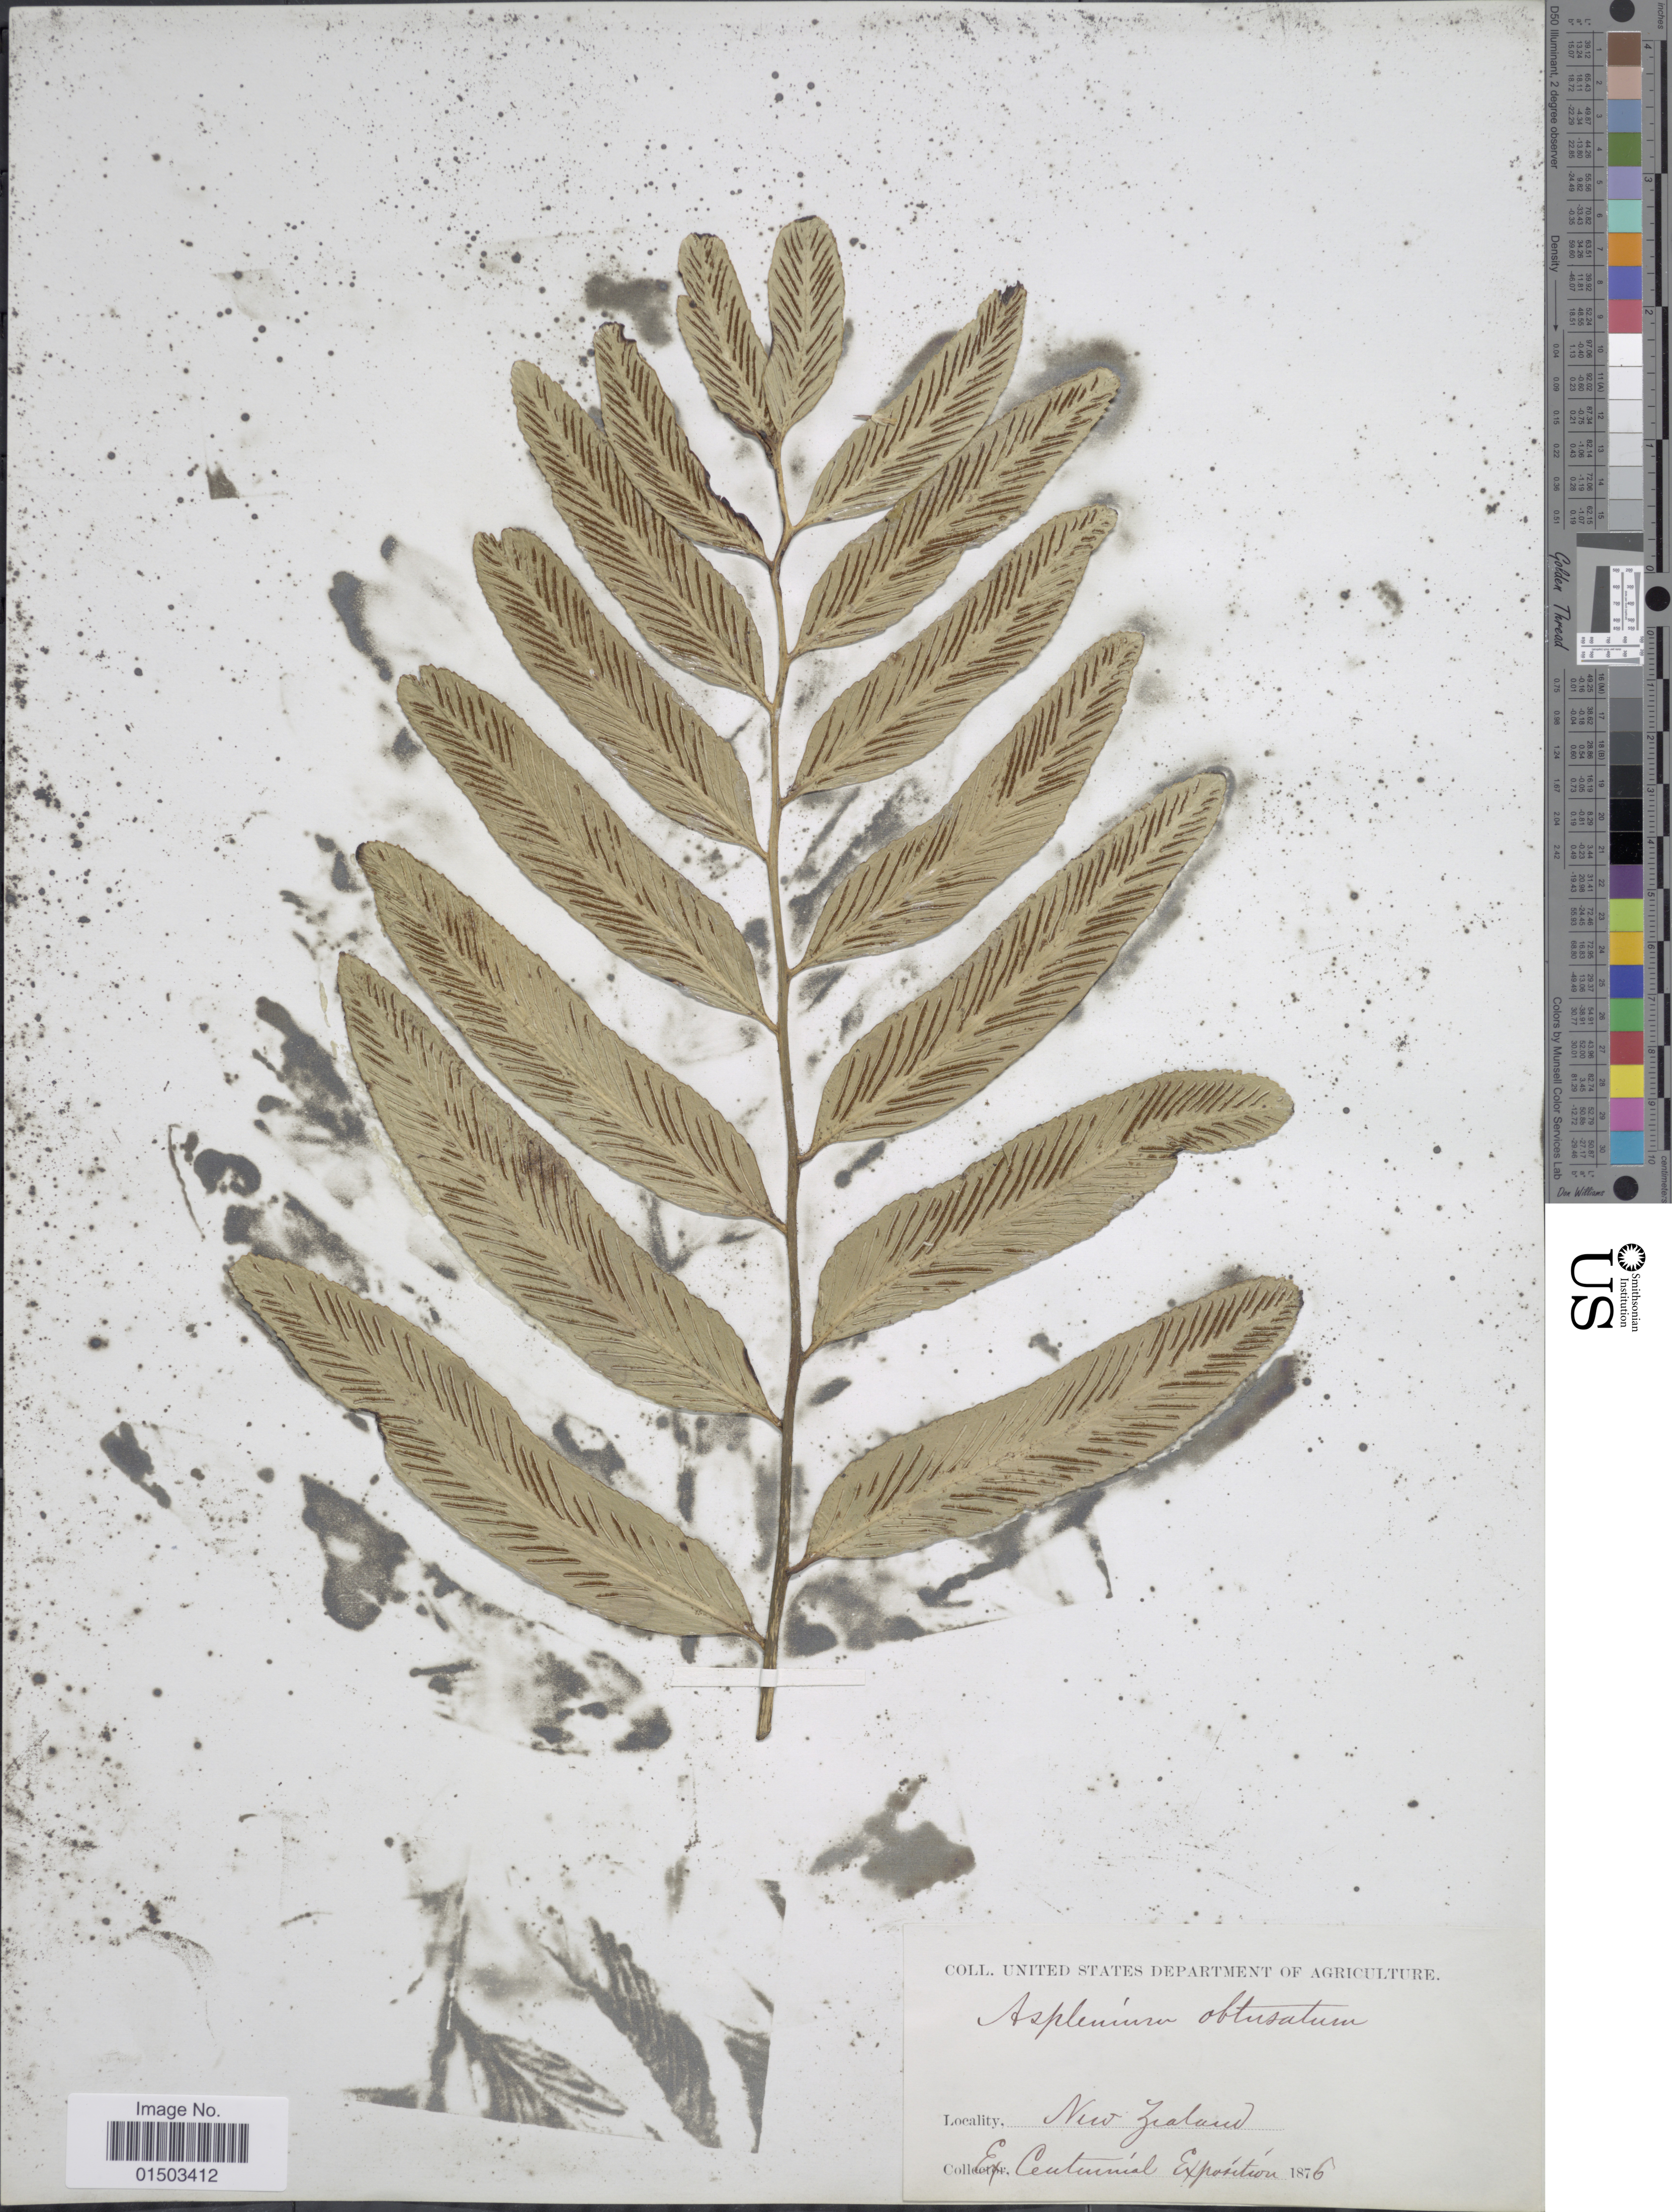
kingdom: Plantae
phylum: Tracheophyta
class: Polypodiopsida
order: Polypodiales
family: Aspleniaceae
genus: Asplenium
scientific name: Asplenium obtusatum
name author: G. Forst.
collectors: ex Centennial Exposition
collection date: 1876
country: New Zealand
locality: New Zealand.